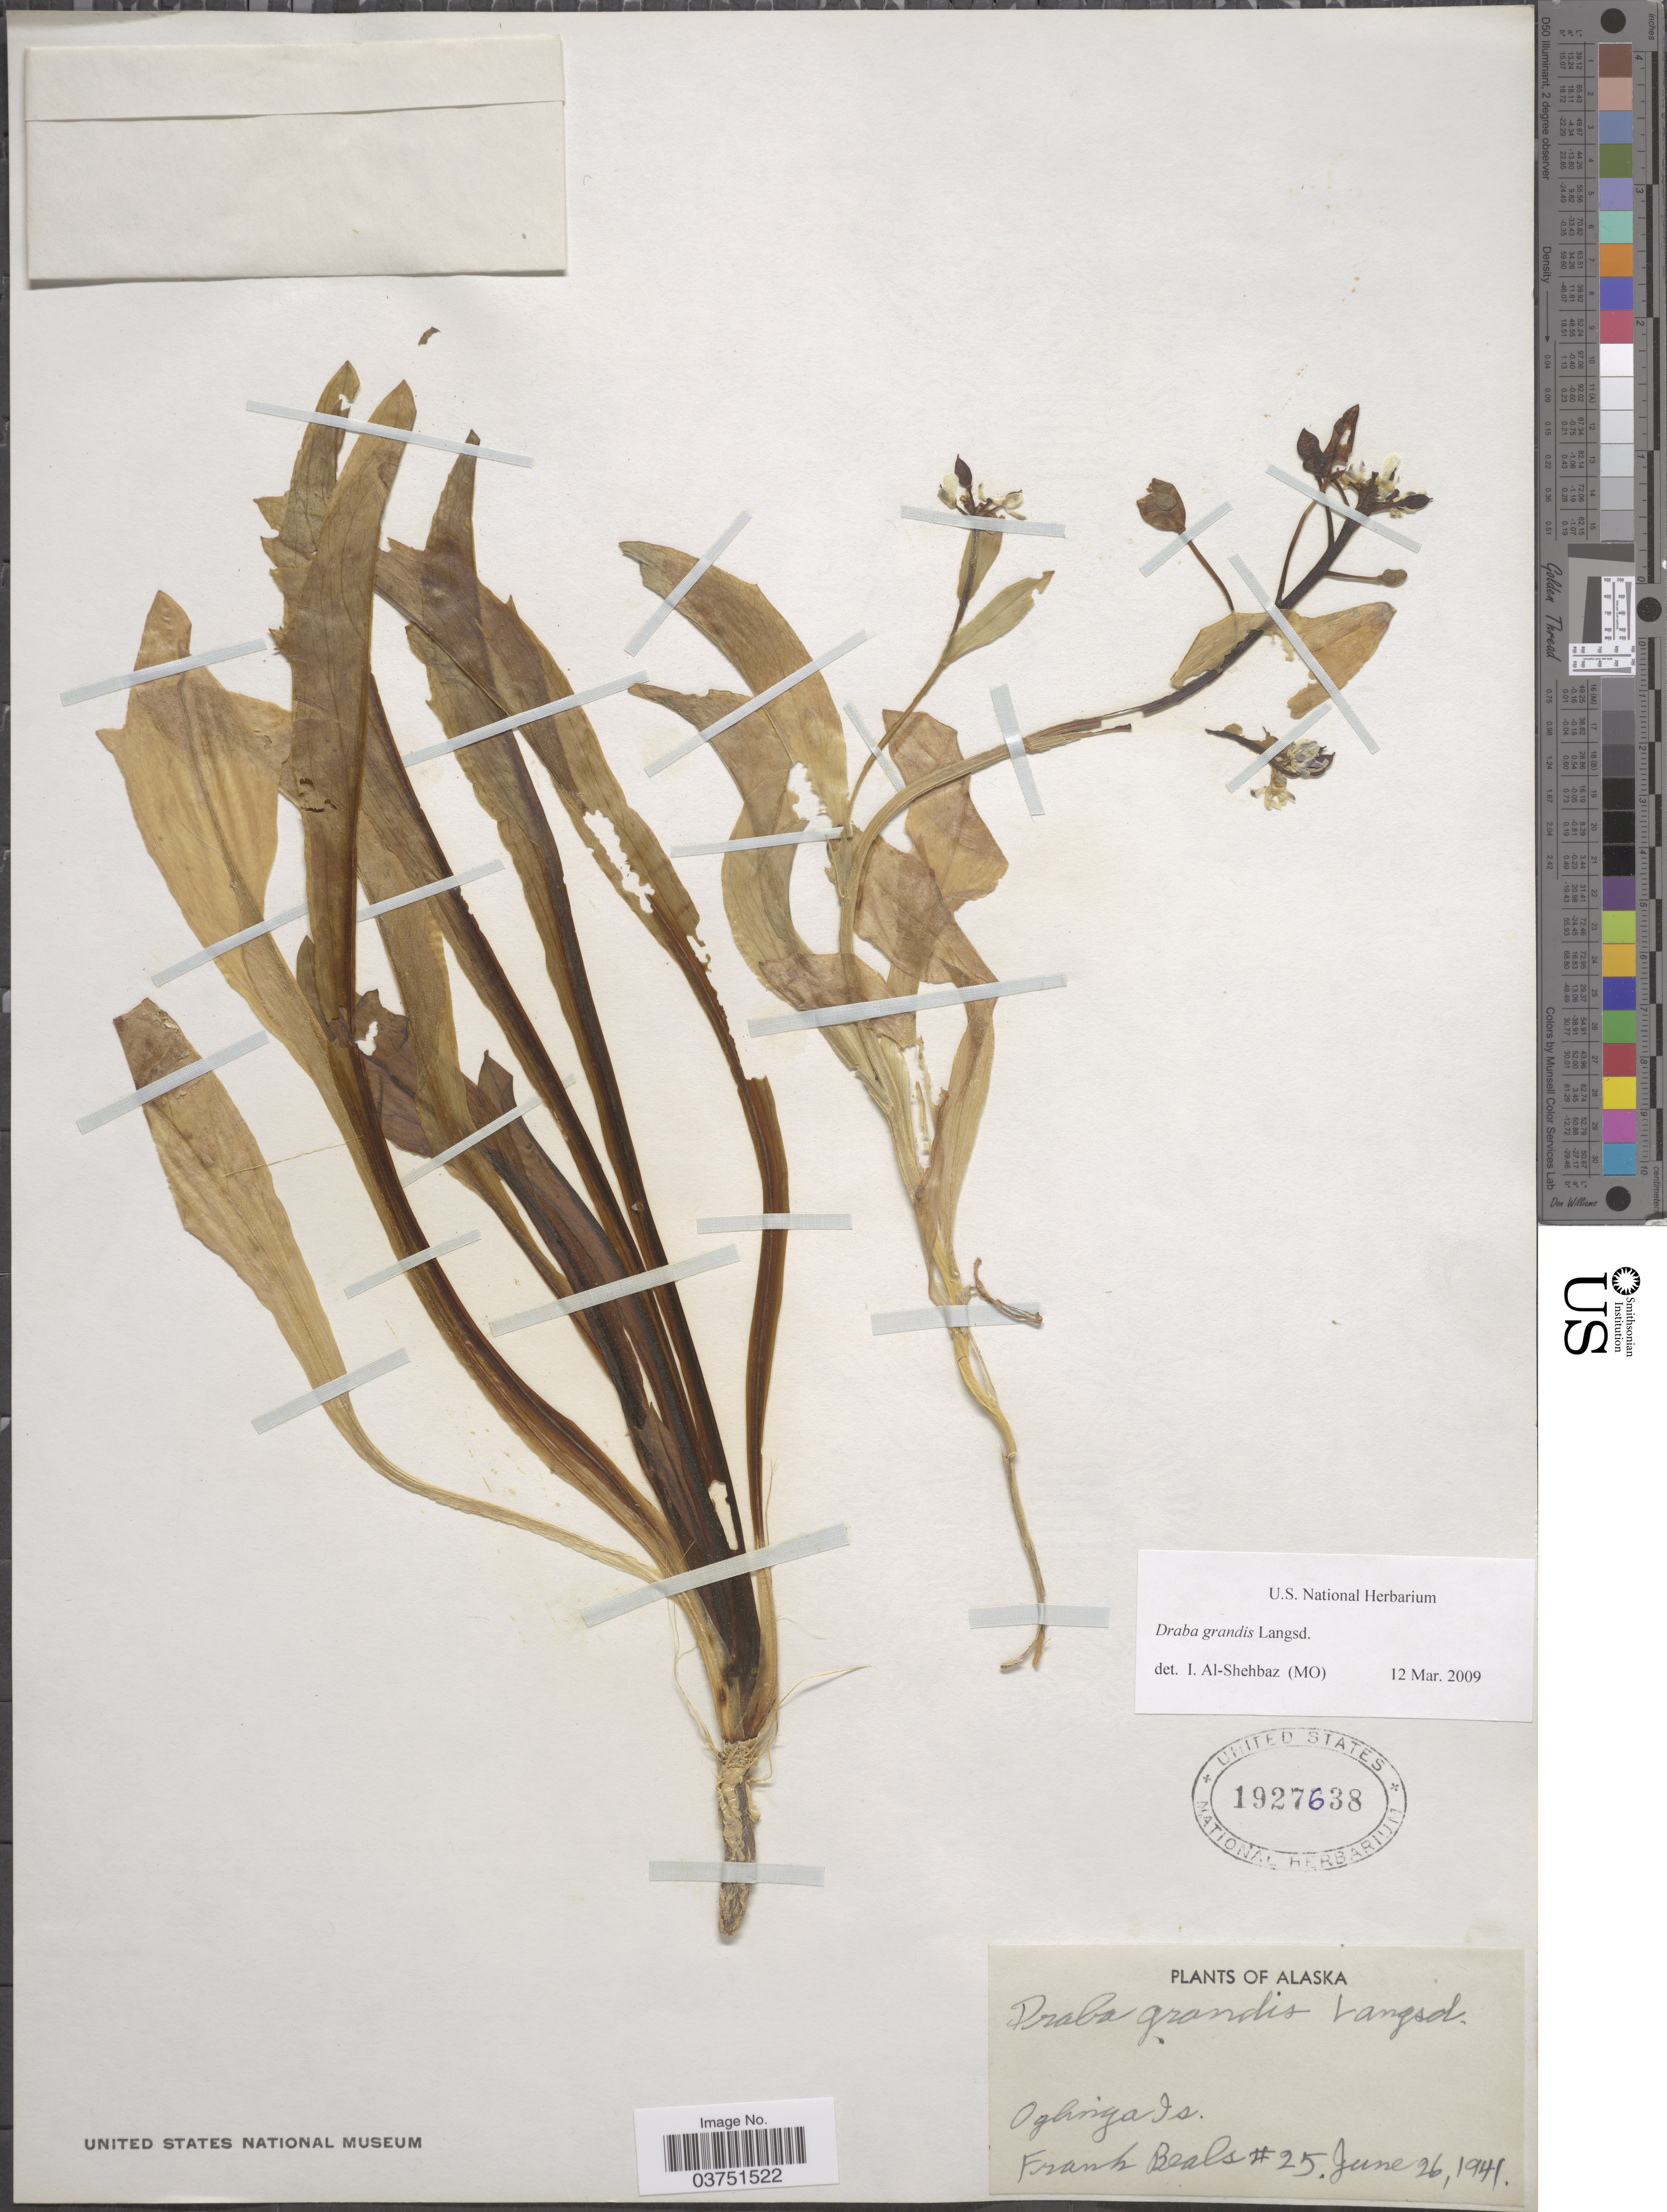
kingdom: Plantae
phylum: Tracheophyta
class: Magnoliopsida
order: Brassicales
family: Brassicaceae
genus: Draba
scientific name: Draba grandis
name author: Langsd. ex DC.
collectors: F. Beals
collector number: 25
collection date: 1941-06-26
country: United States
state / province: Alaska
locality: Ogliuga Is.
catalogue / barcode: US 1927638